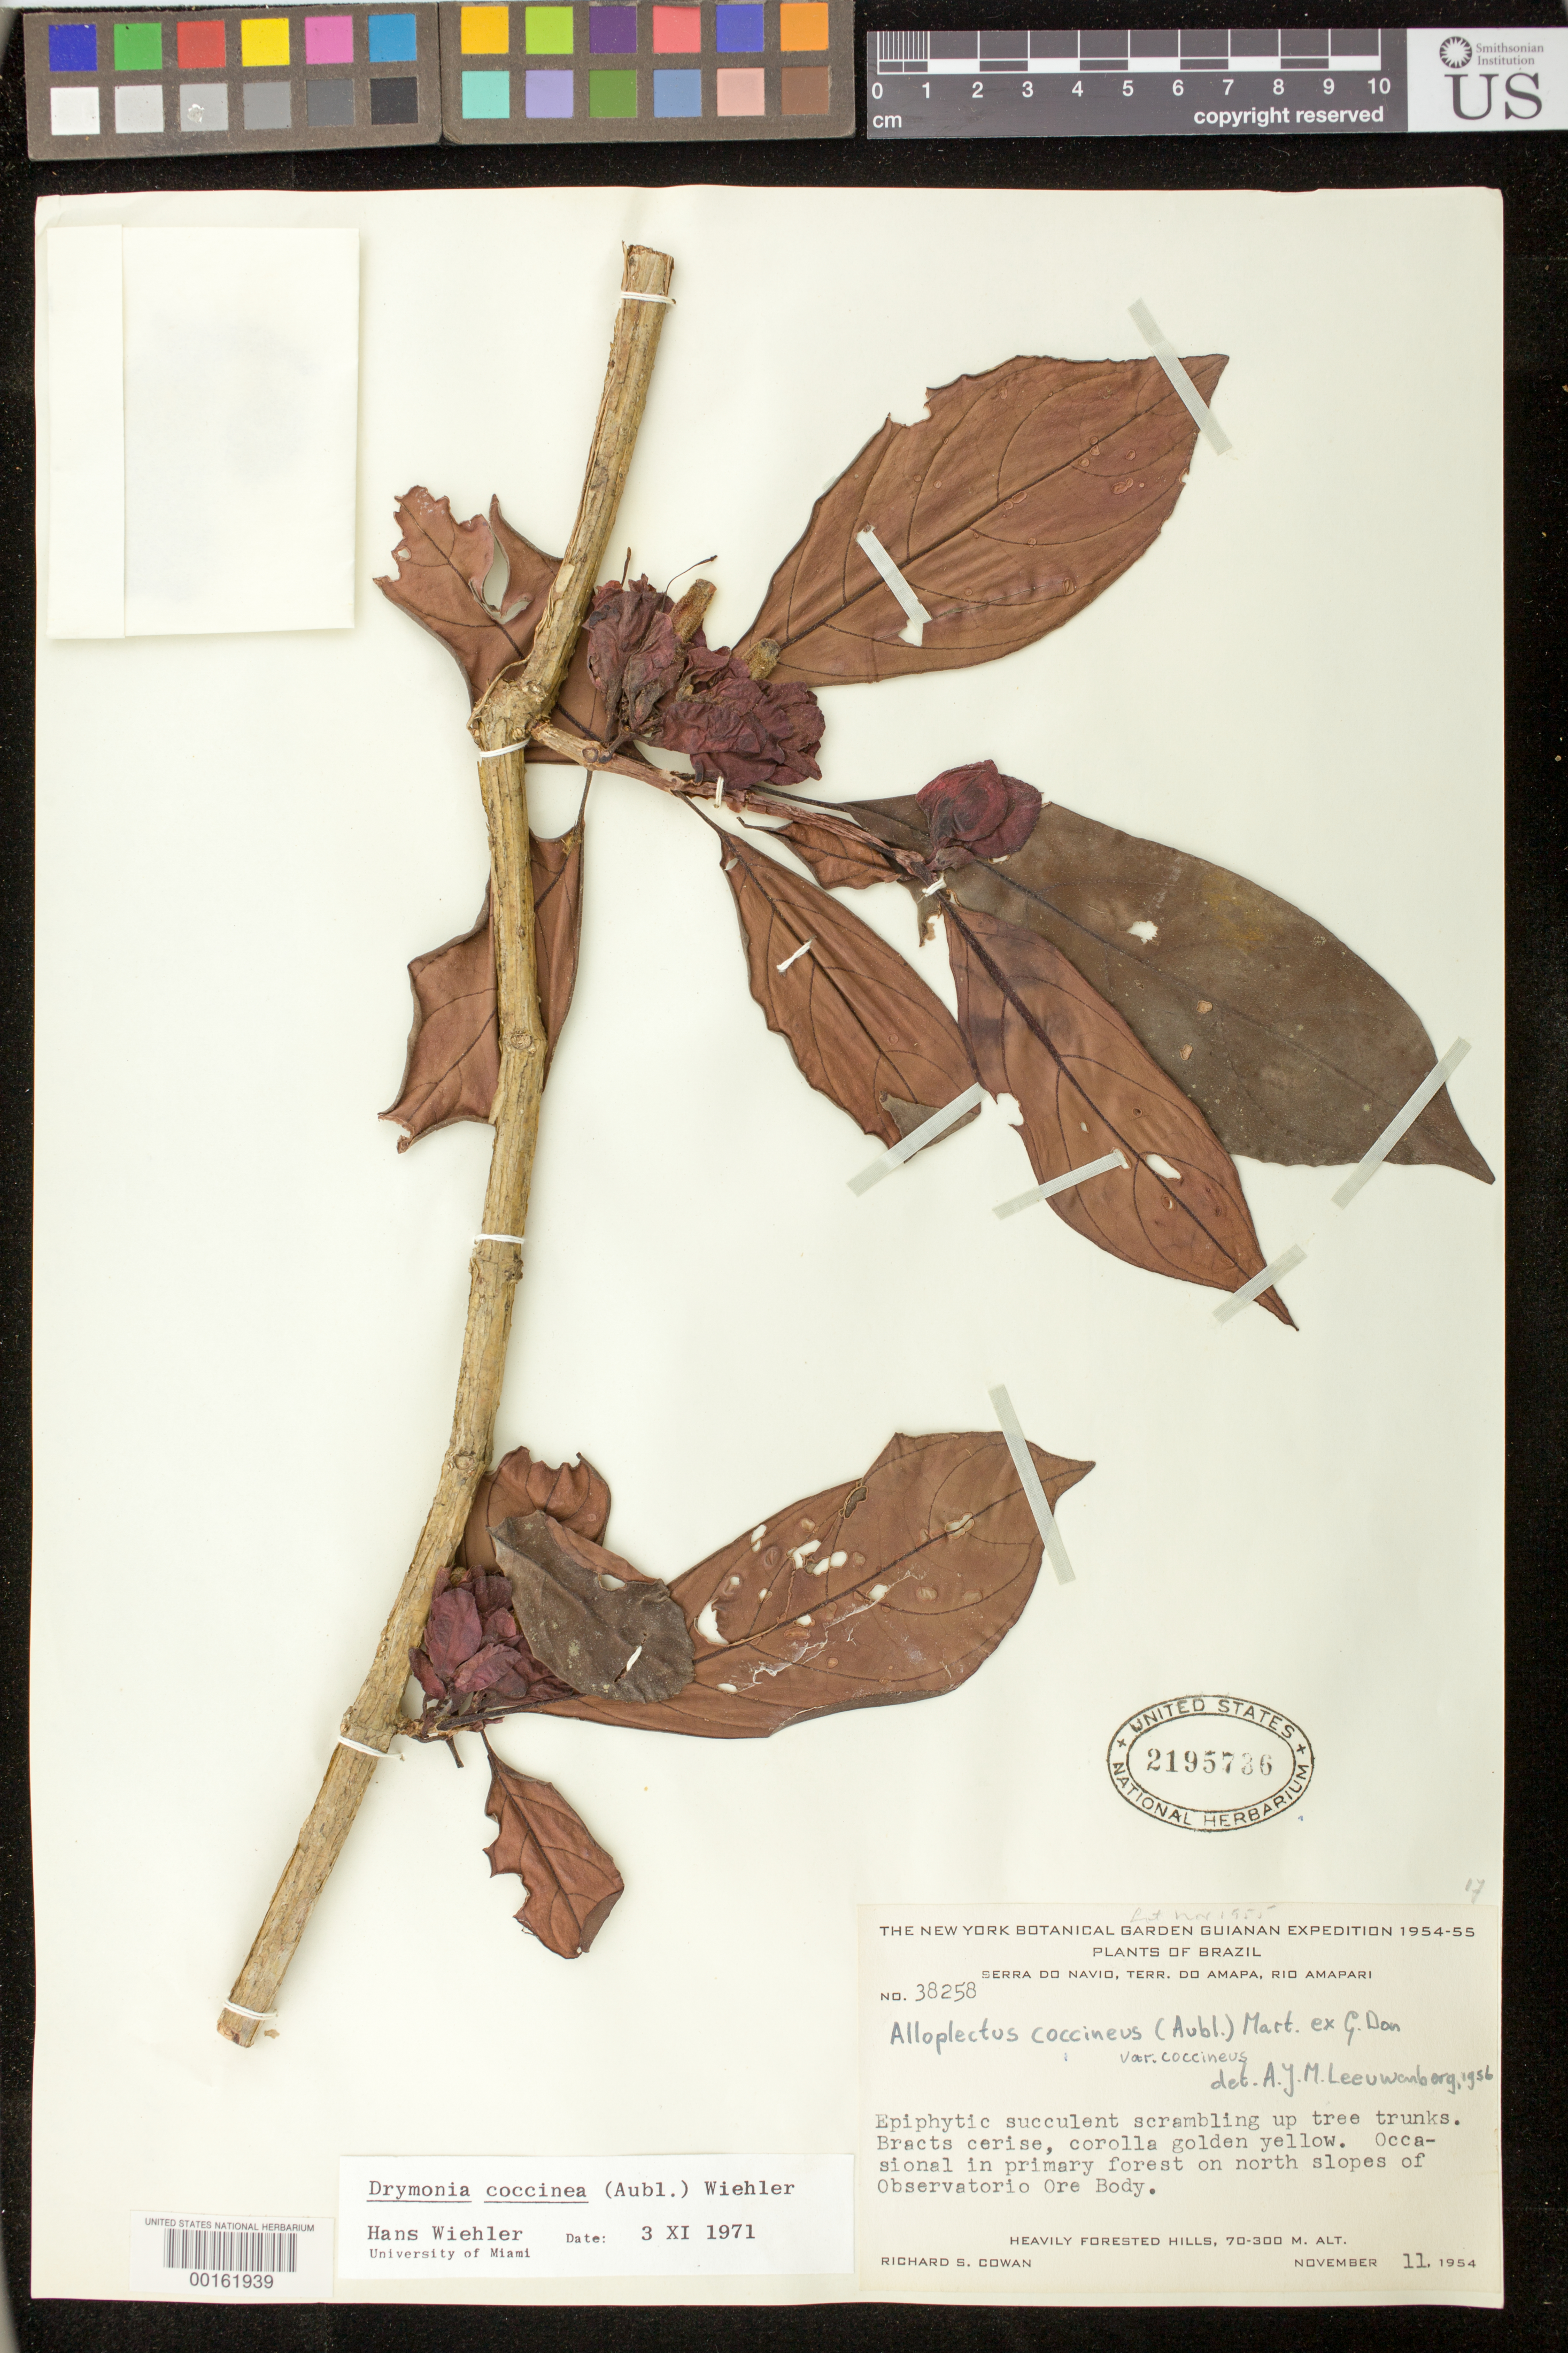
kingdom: Plantae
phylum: Tracheophyta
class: Magnoliopsida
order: Lamiales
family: Gesneriaceae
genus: Drymonia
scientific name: Drymonia coccinea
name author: (Aubl.) Wiehler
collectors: R. S. Cowan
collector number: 38258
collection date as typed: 11 Nov 1954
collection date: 1954-11-11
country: Brazil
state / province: Amapá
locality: Serra do Navio, Rio Amapari, on north slopes of Observatorio Ore body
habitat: Heavily forested hills; occasional in primary forest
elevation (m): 70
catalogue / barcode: US 2195736